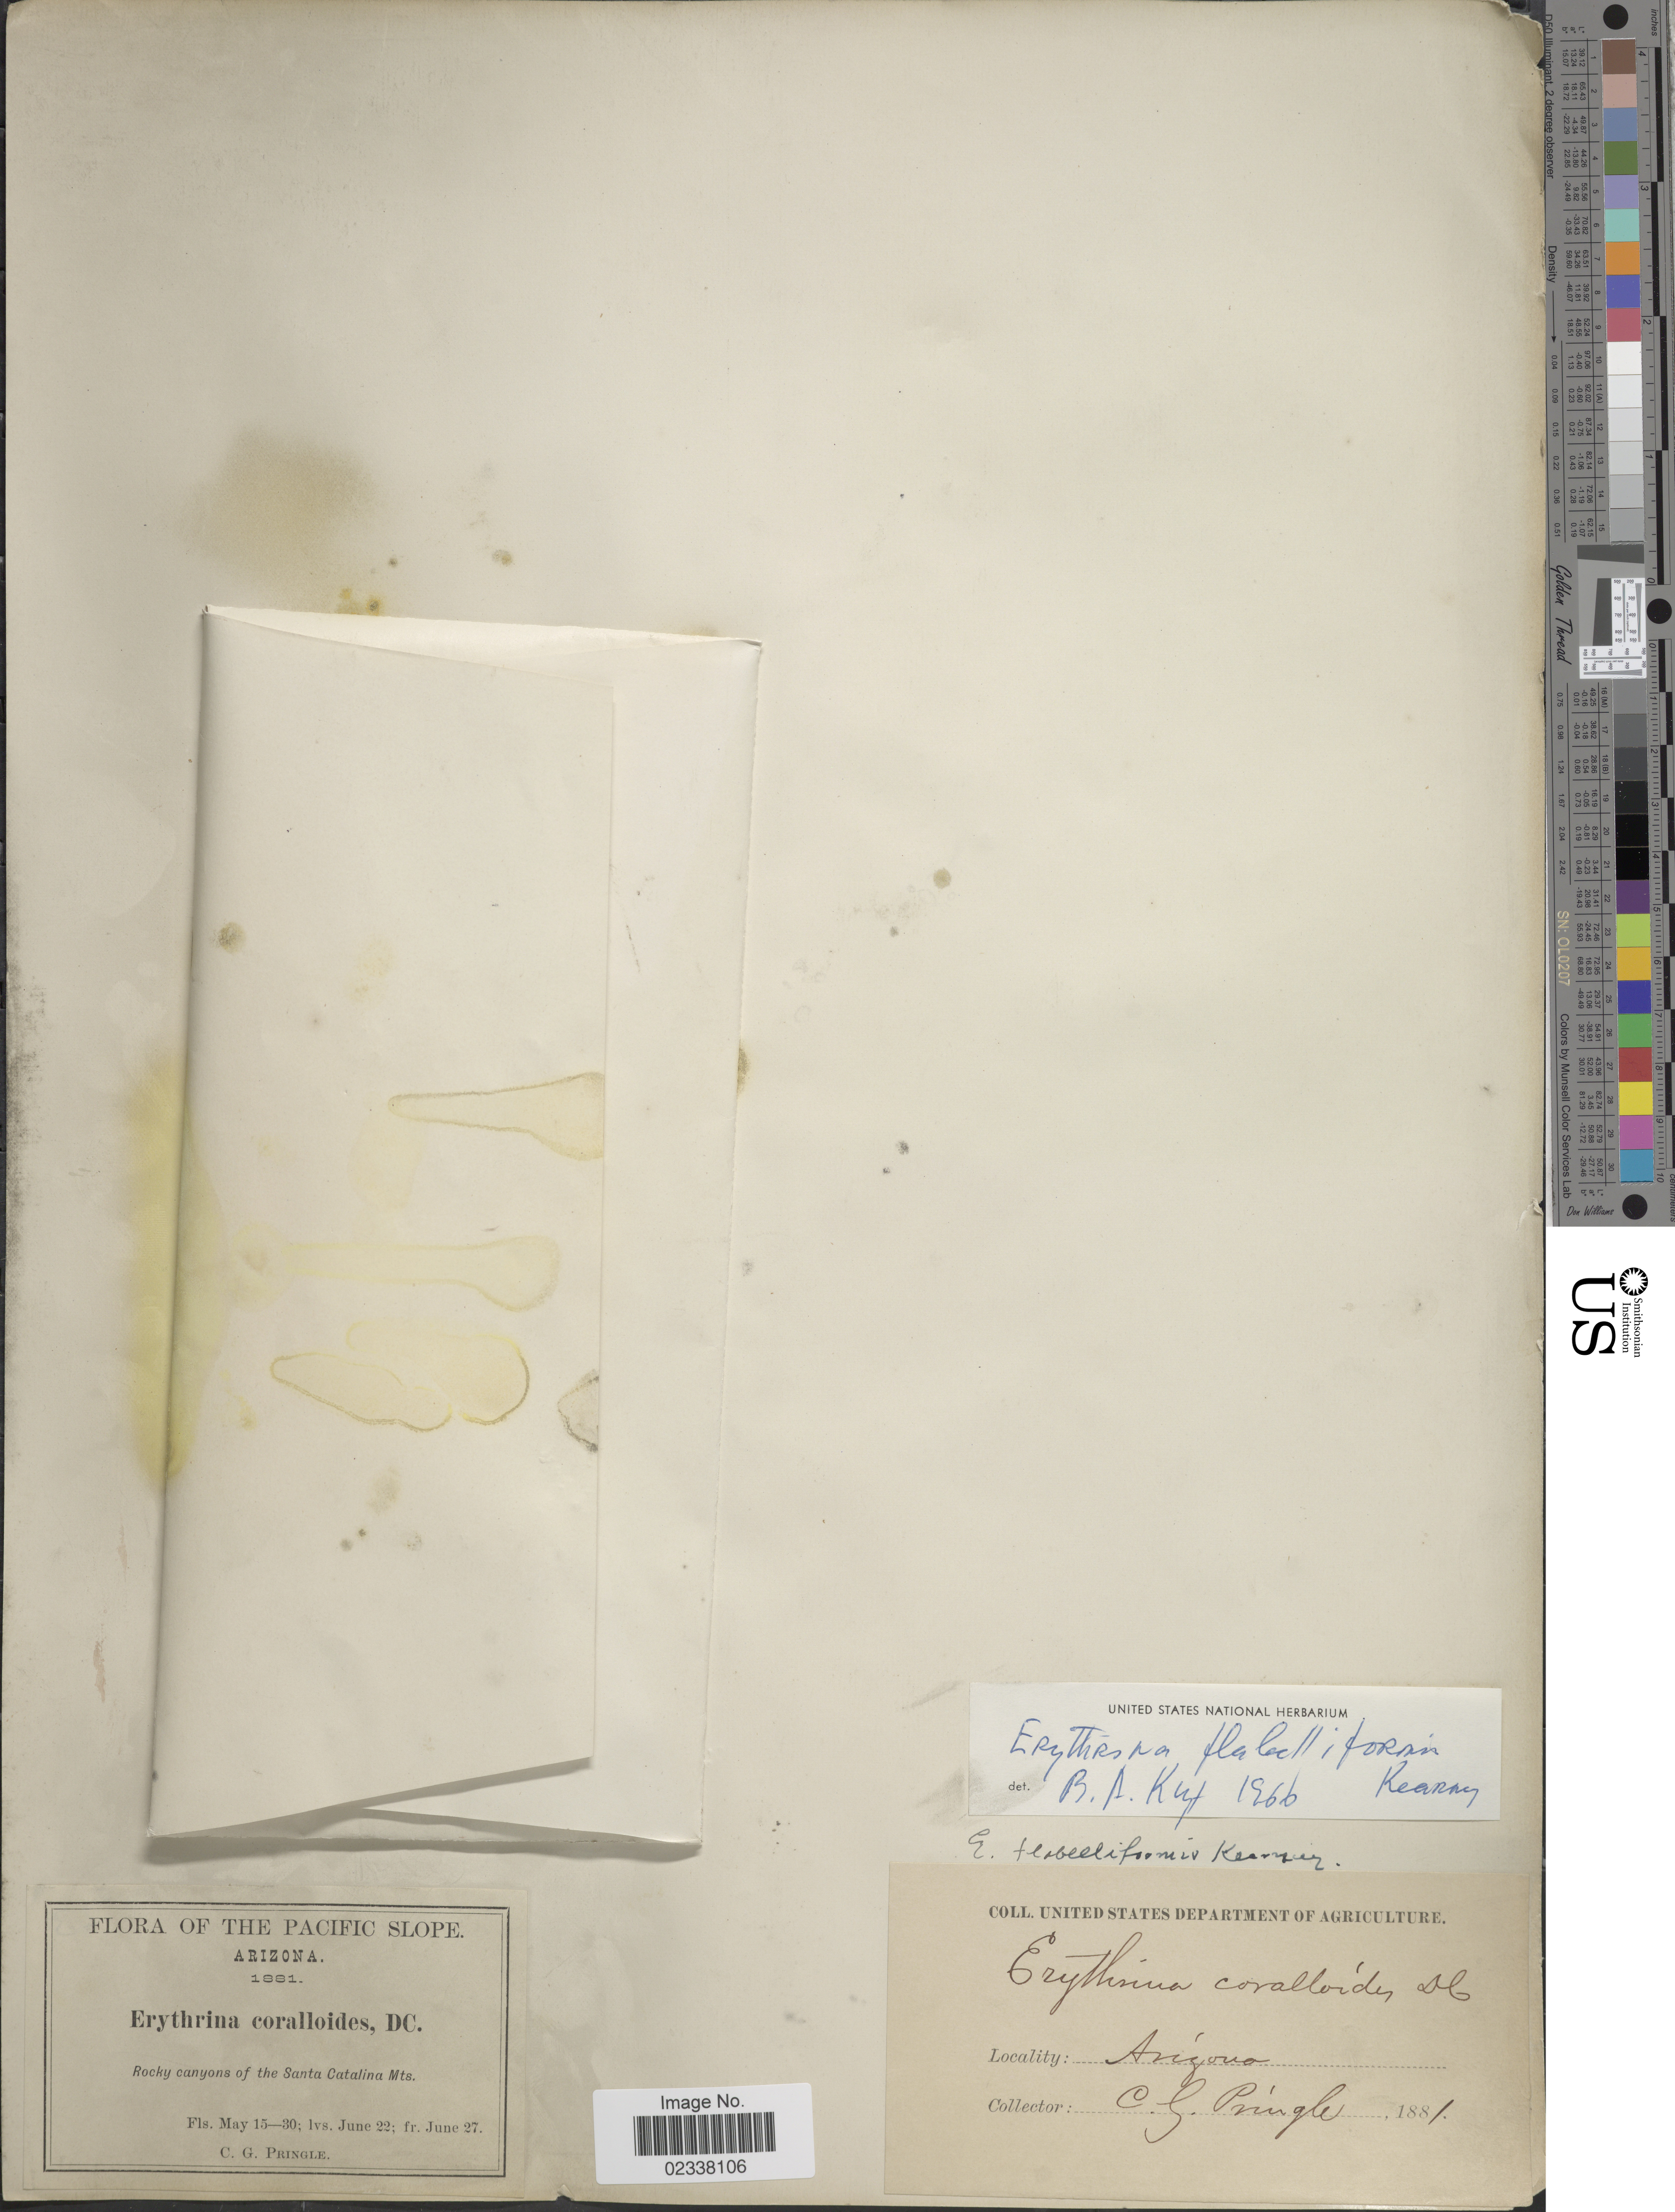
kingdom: Plantae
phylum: Tracheophyta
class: Magnoliopsida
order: Fabales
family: Fabaceae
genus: Erythrina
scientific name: Erythrina flabelliformis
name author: Kearney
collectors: C. G. Pringle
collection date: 1881-05-15/1881-06-27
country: United States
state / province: Arizona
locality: Pacific Slope. Santa Catalina Mts.